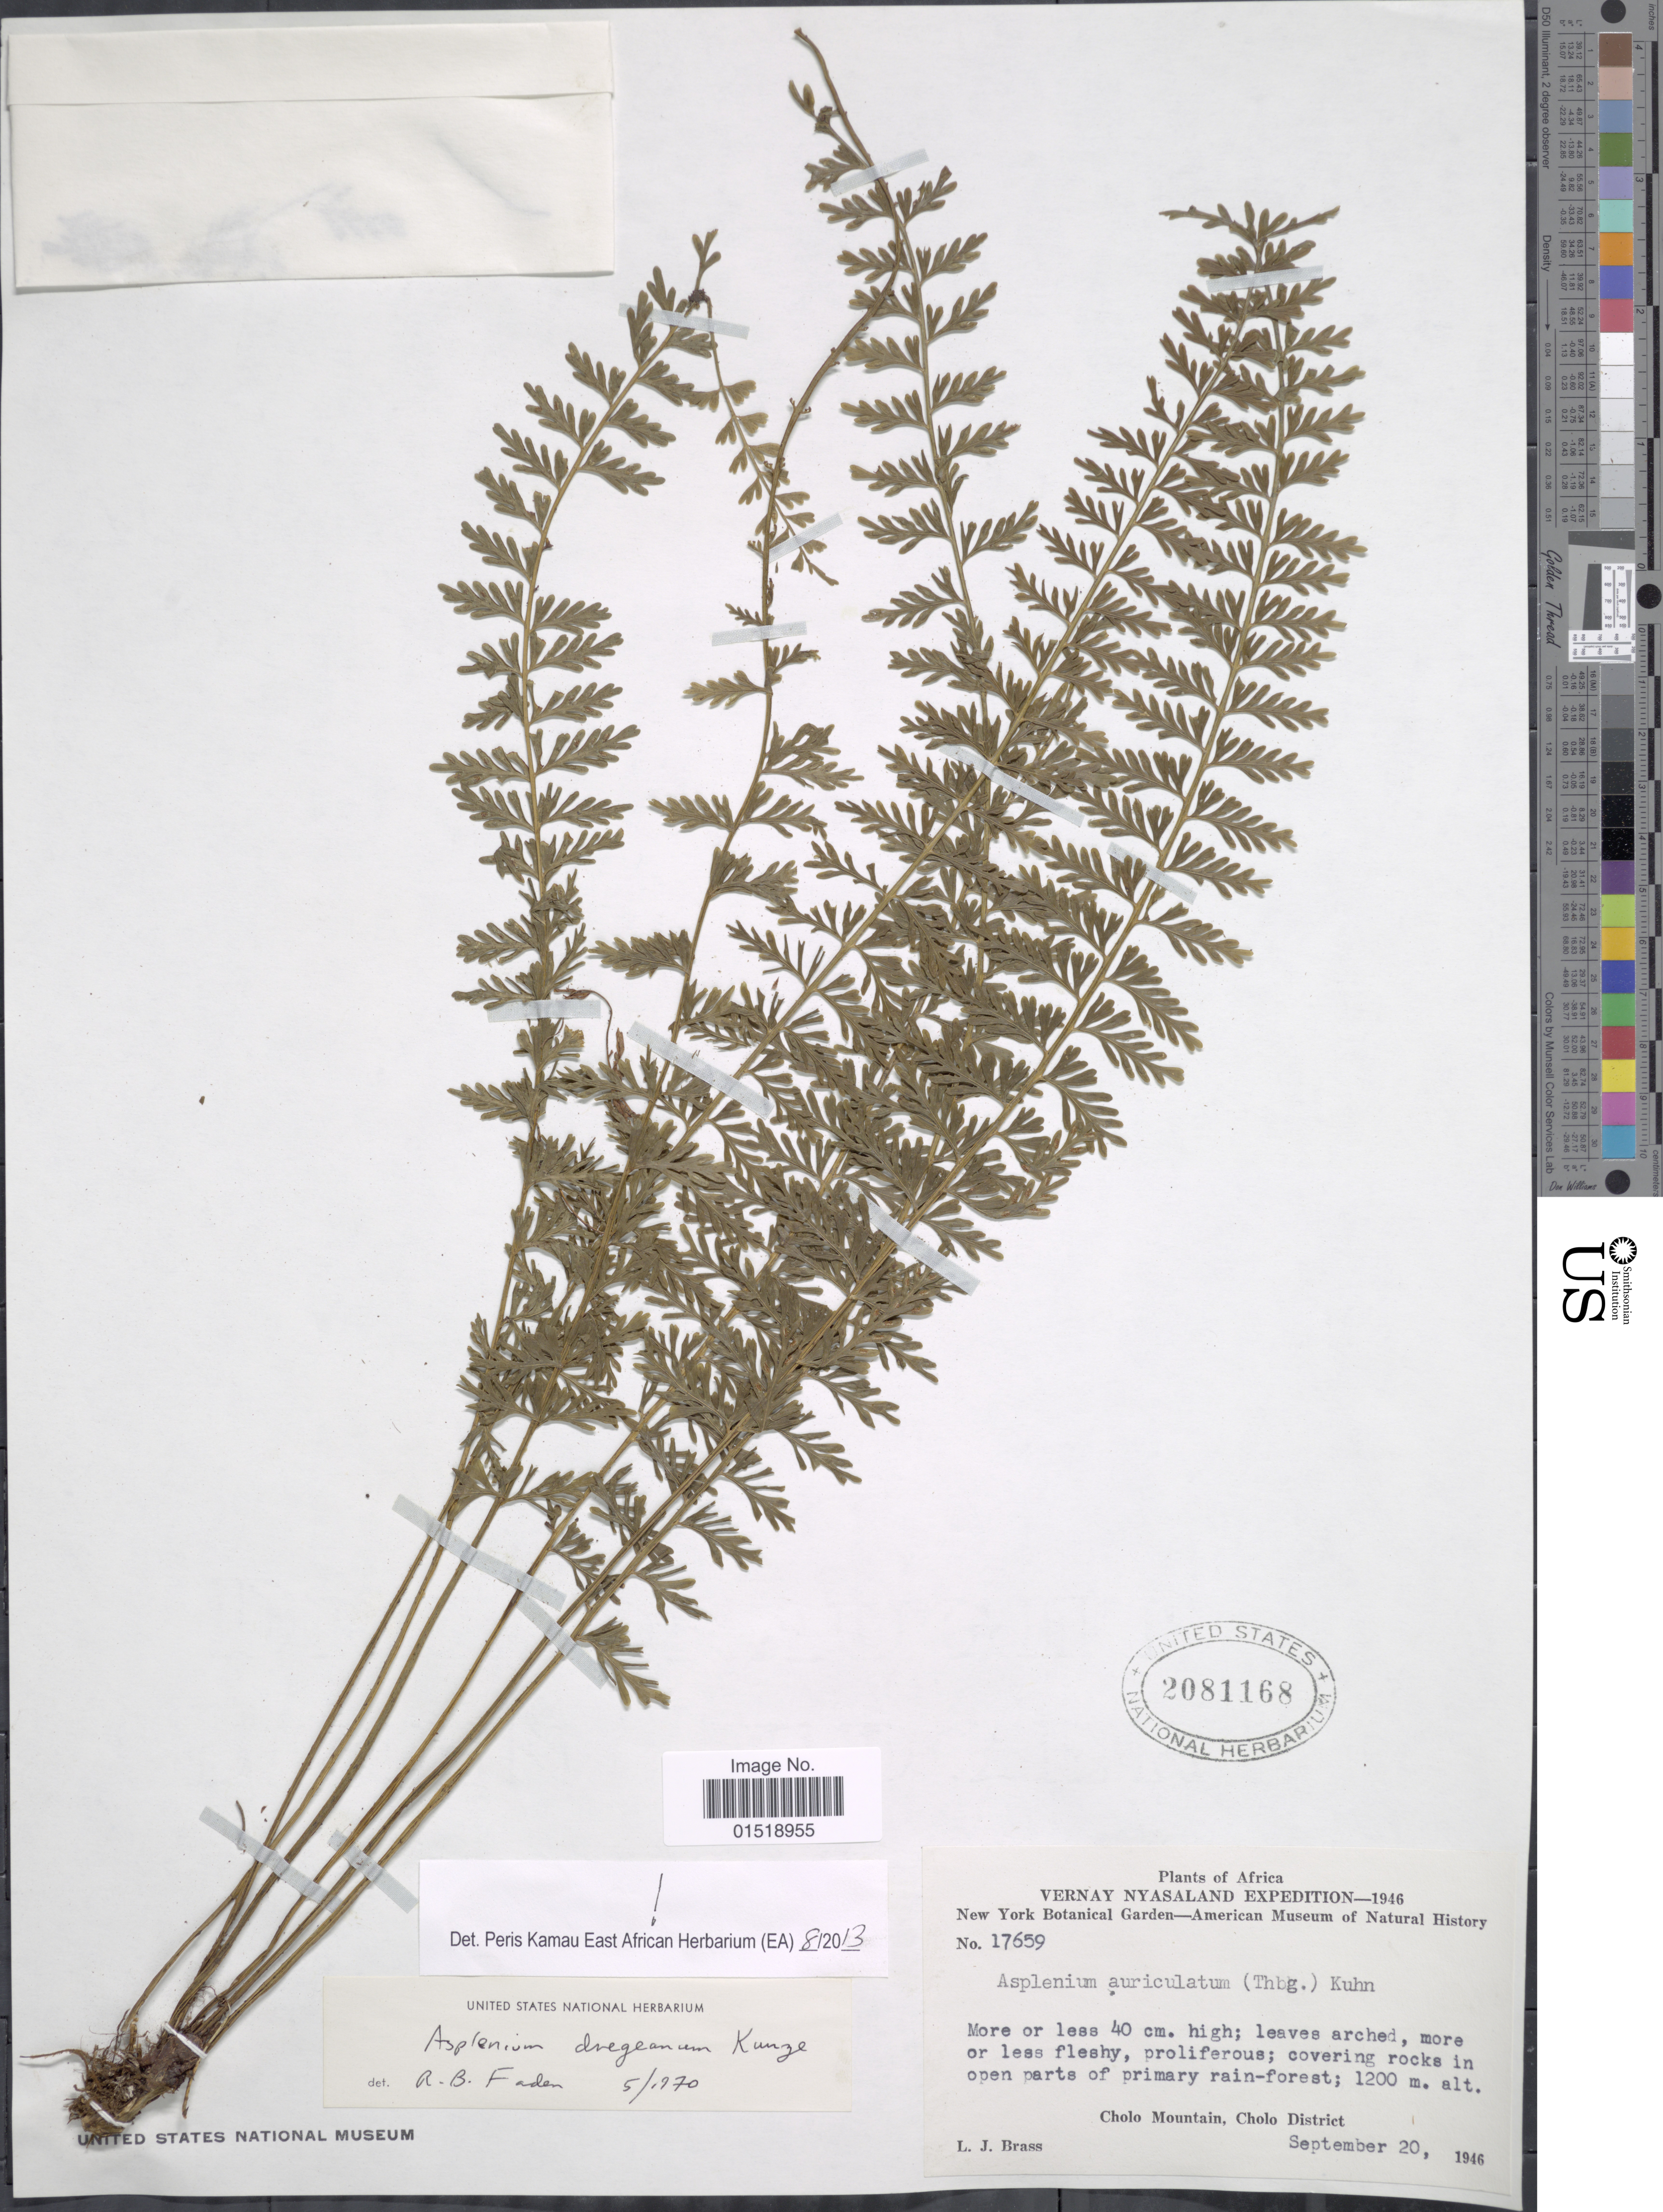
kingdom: Plantae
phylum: Tracheophyta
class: Polypodiopsida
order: Polypodiales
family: Aspleniaceae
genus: Asplenium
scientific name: Asplenium dregeanum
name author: Kunze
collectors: L. J. Brass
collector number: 17659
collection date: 1946-09-20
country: Malawi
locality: Africa. Cholo Mountain, Cholo District.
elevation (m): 1200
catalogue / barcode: US 2081168